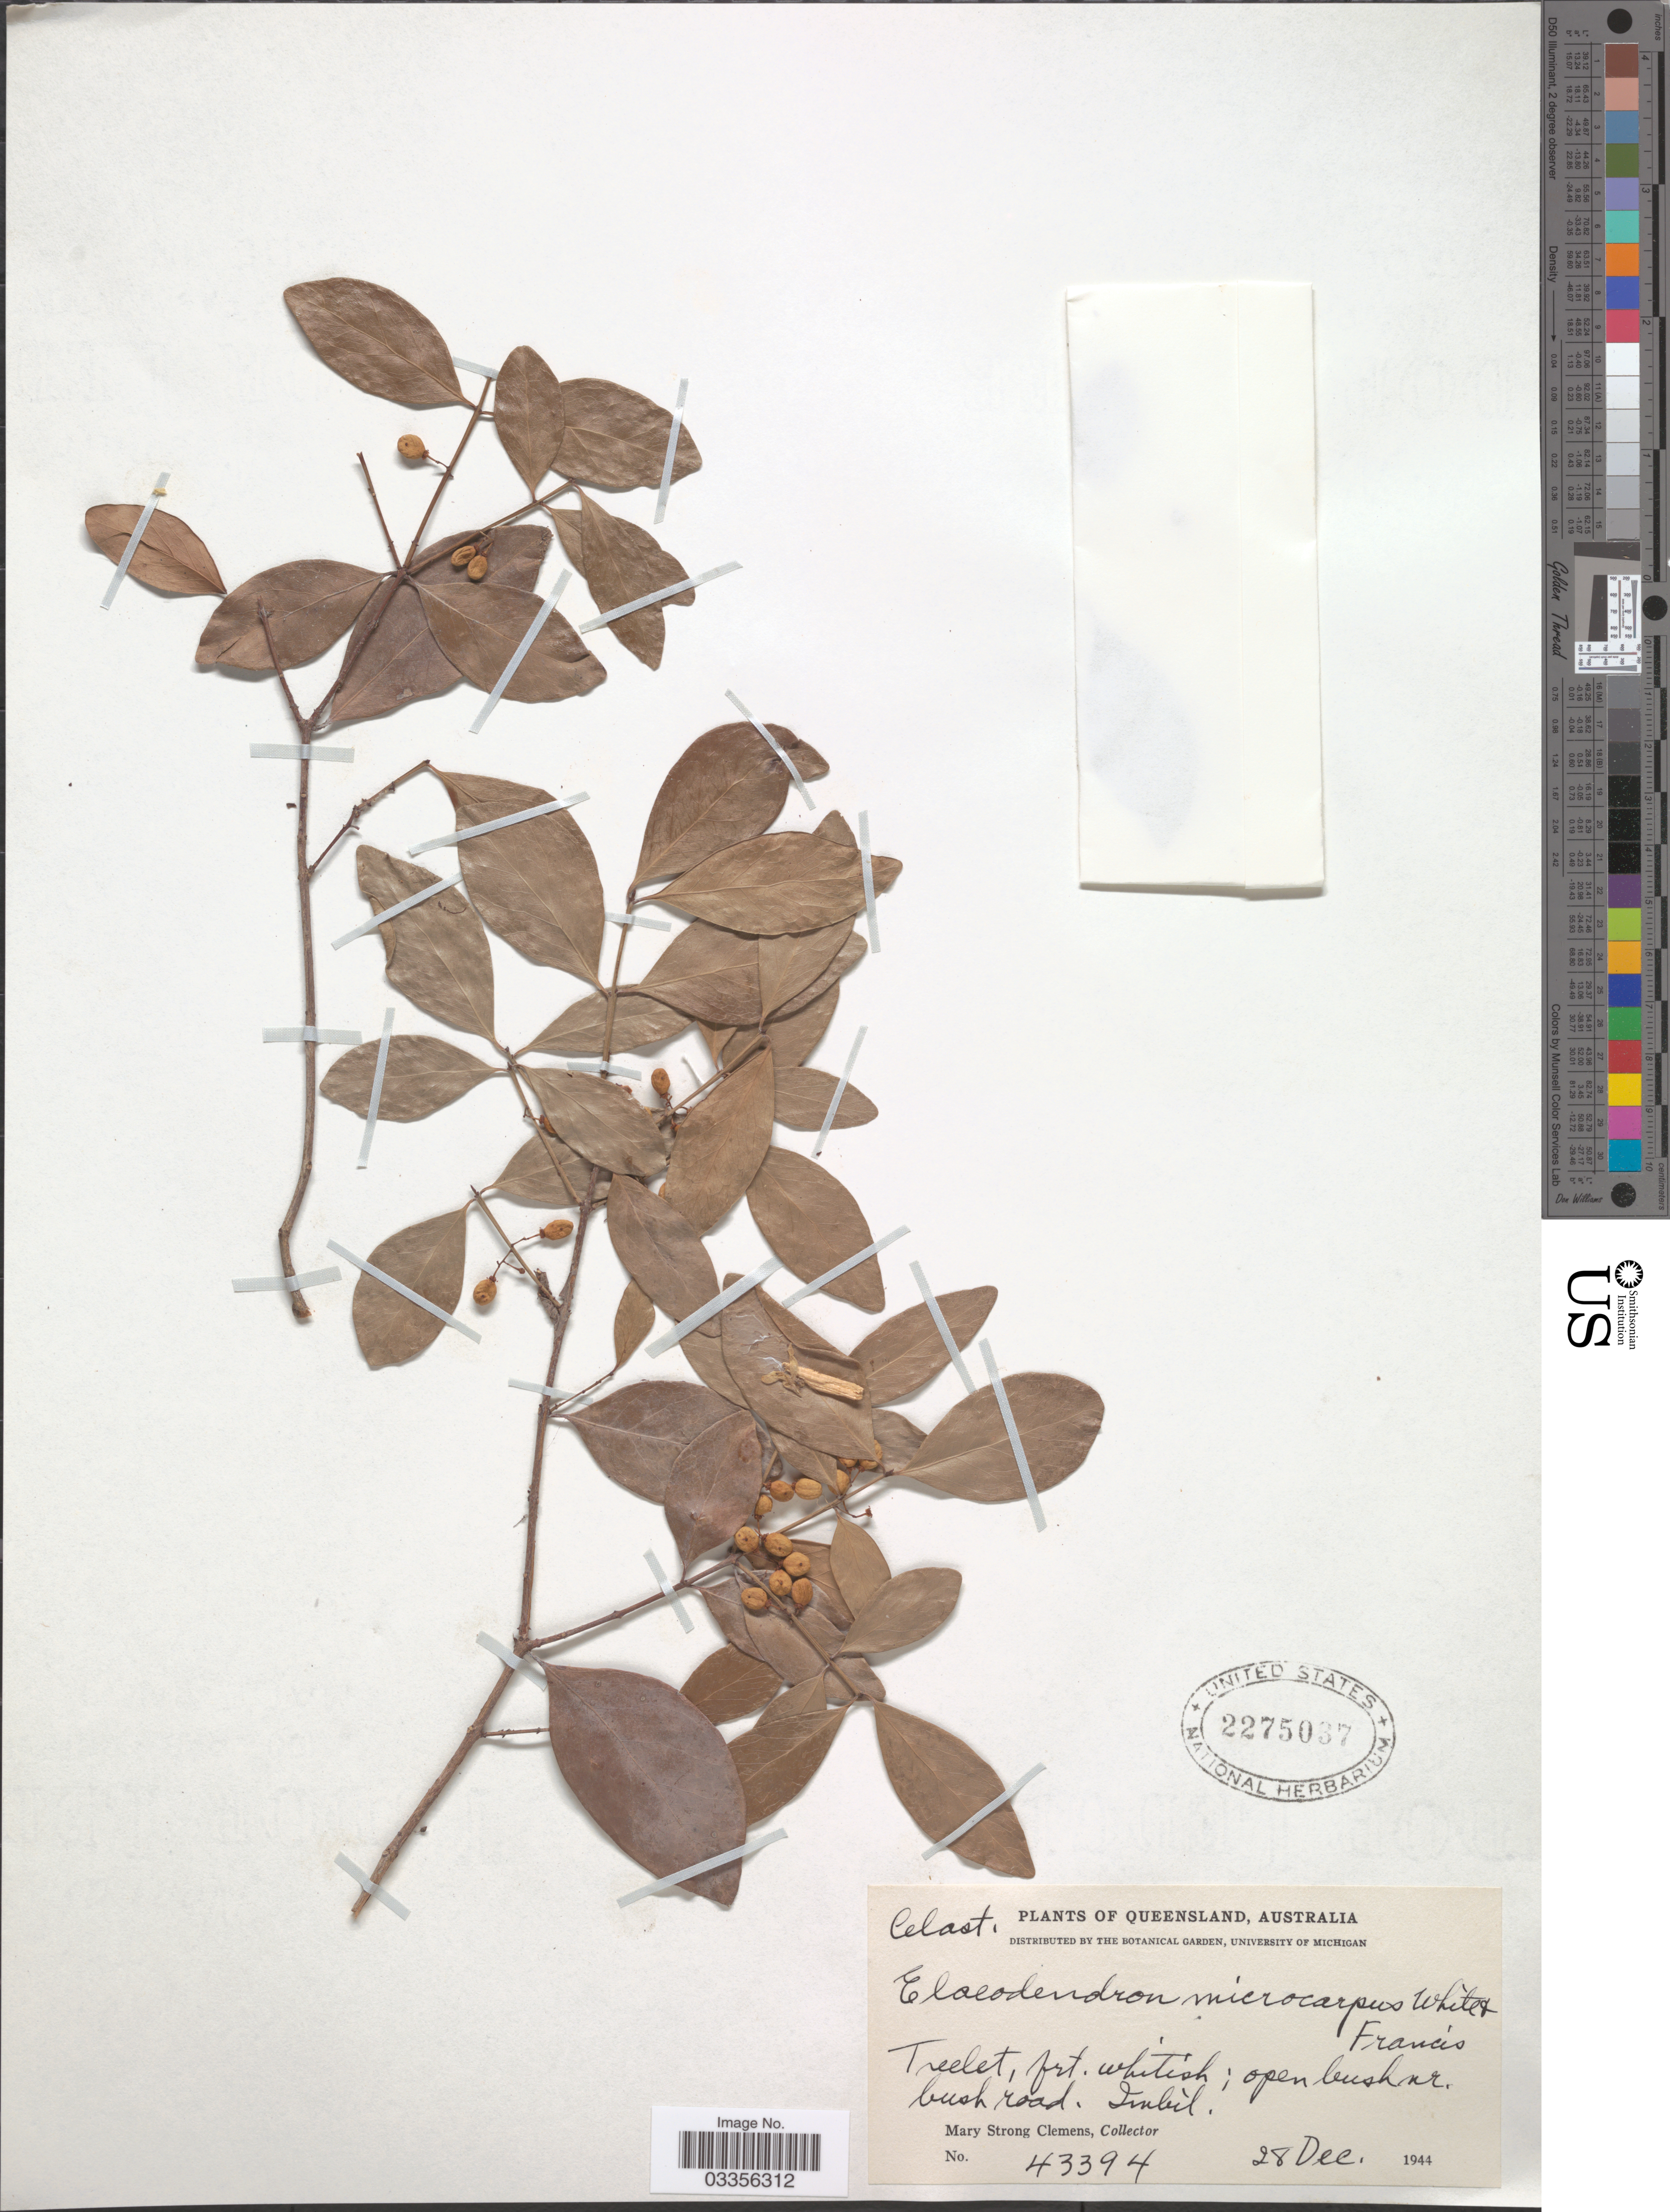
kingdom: Plantae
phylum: Tracheophyta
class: Magnoliopsida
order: Celastrales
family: Celastraceae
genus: Elaeodendron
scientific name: Elaeodendron microcarpum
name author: C.T. White & W.D. Francis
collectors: M. S. Clemens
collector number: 43394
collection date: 1944-12-28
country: Australia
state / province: Queensland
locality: Imbil.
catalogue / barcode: US 2275037